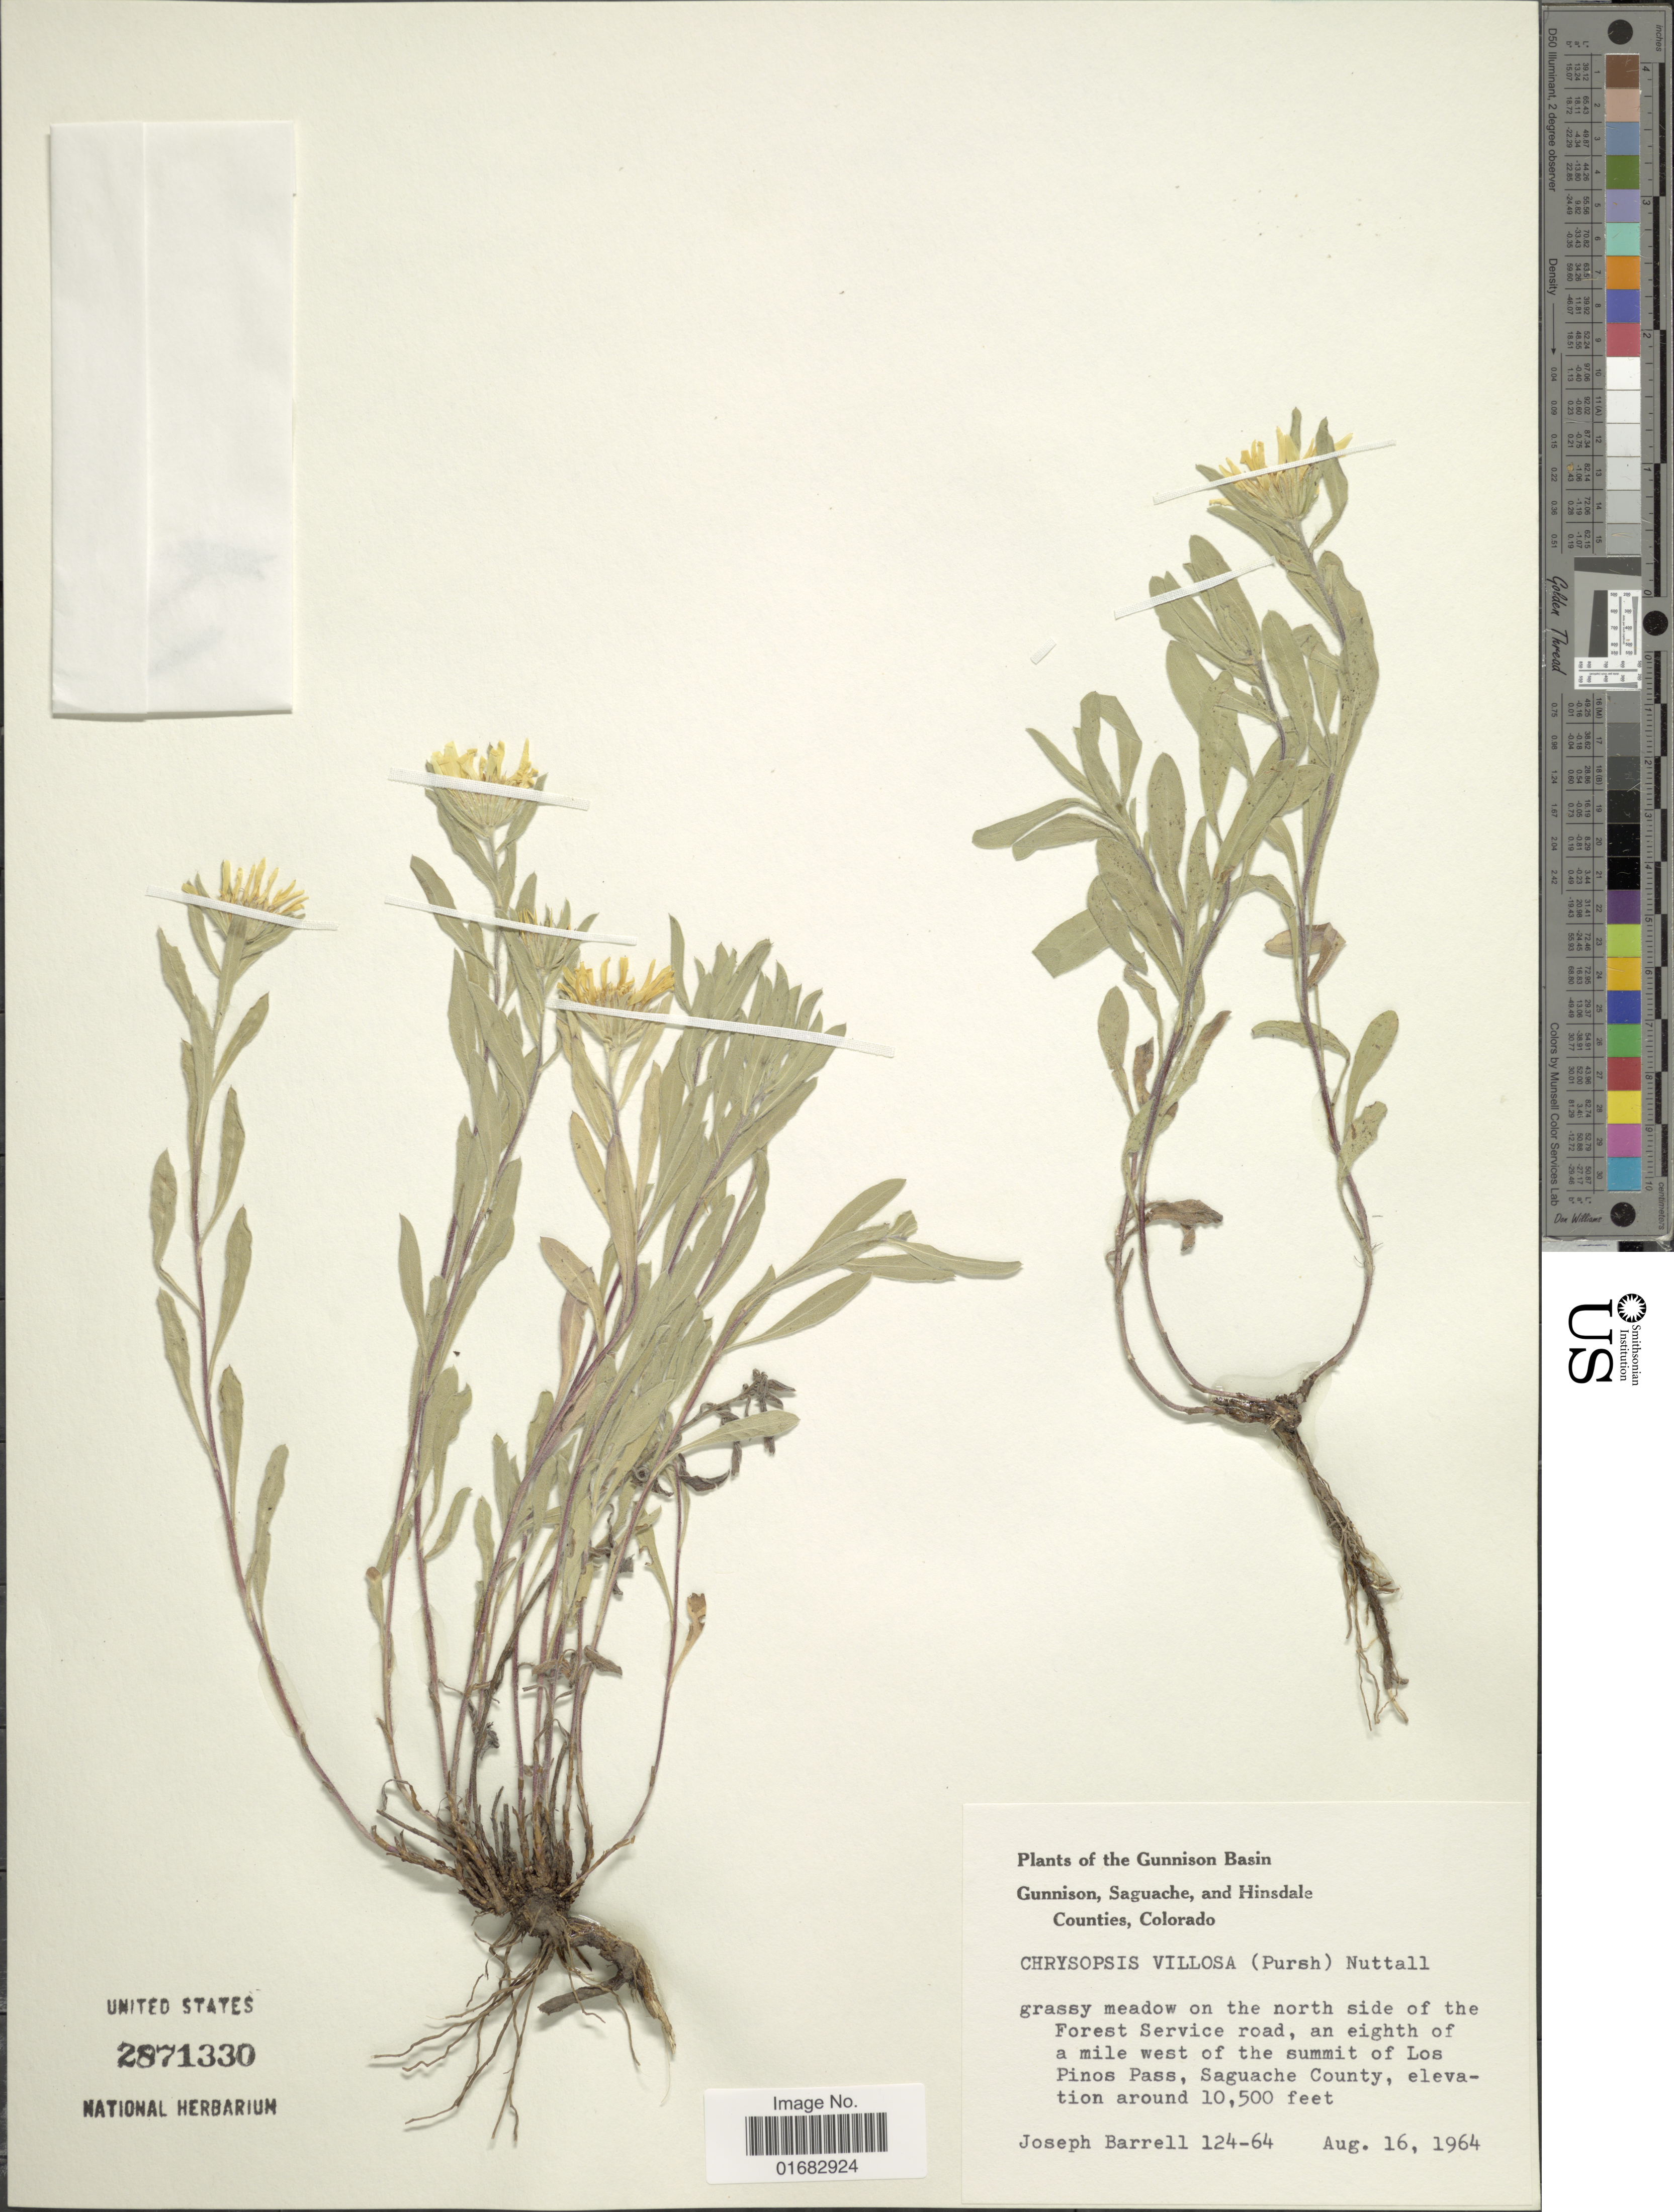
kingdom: Plantae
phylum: Tracheophyta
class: Magnoliopsida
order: Asterales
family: Asteraceae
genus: Heterotheca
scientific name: Heterotheca villosa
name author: (Pursh) Shinners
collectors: J. Barrell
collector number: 124-64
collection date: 1964-08-16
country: United States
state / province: Colorado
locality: Gunnison Basin, Gunnison, Saguache, and Hinsdale Counties, grassy meadow on the north side of the Forest Service road, an eighth of a mile west of the summit of Los Pinos Pass, Saguache County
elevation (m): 3200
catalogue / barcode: US 2871330